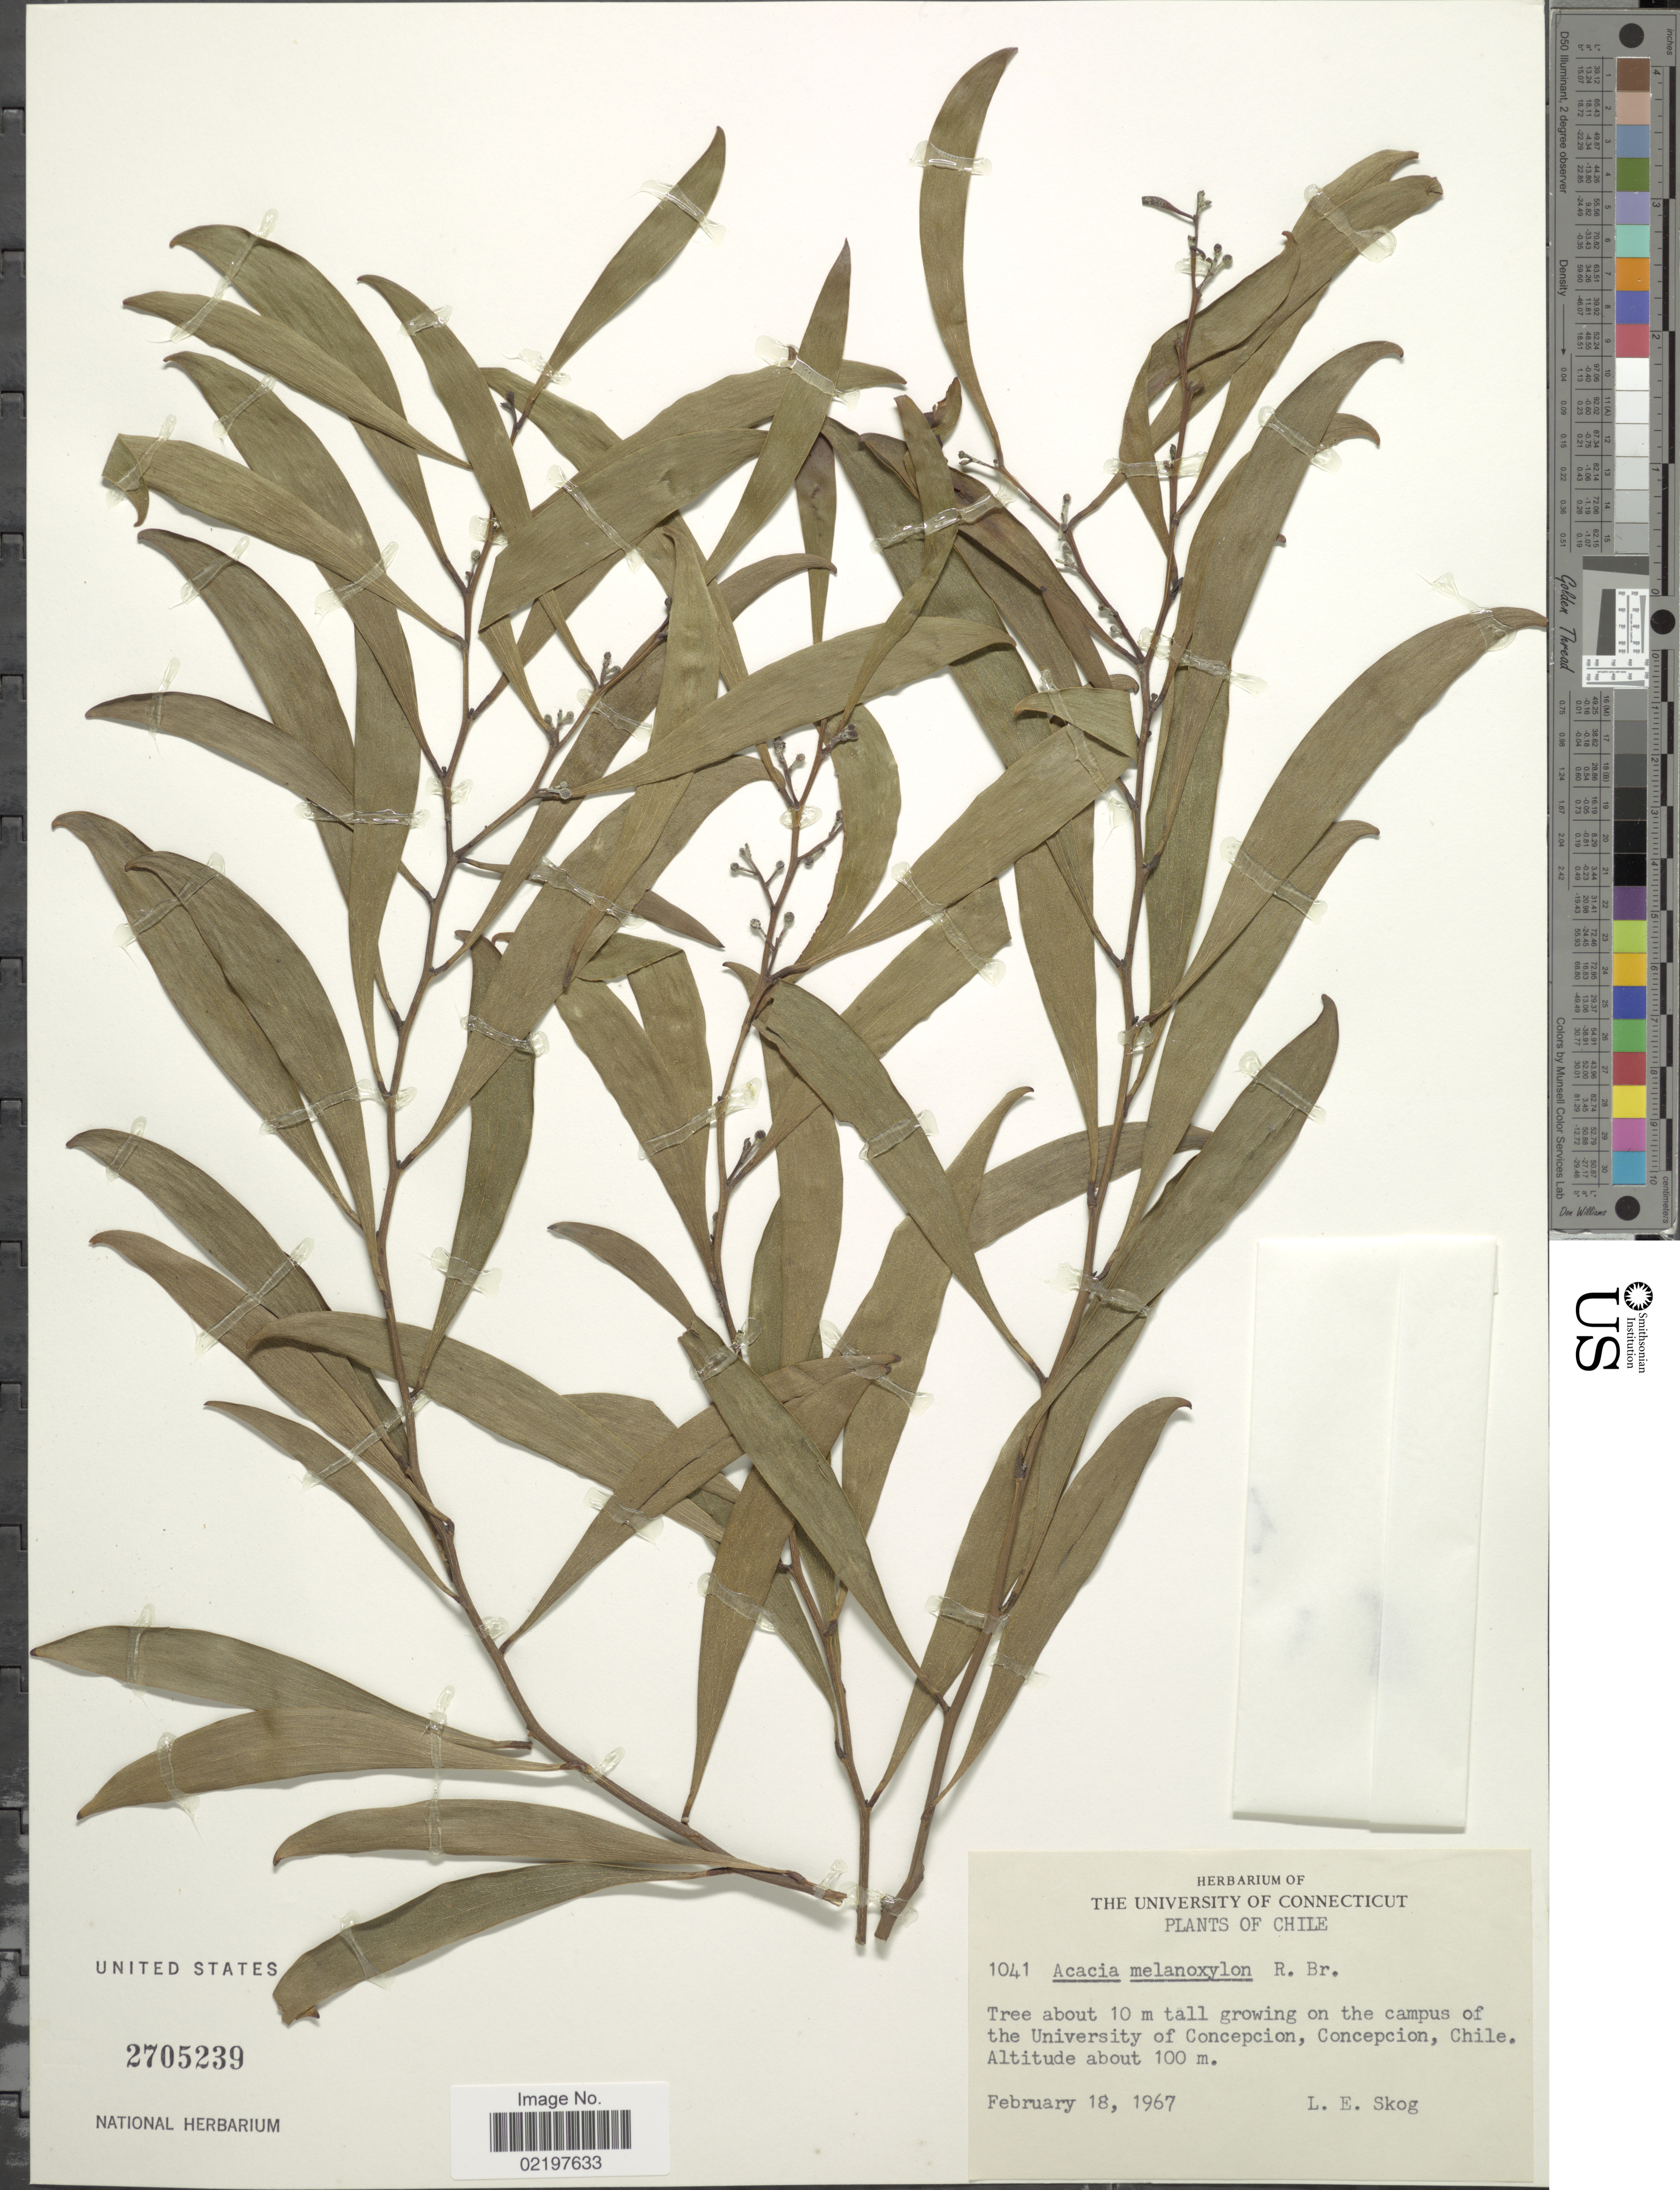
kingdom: Plantae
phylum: Tracheophyta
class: Magnoliopsida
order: Fabales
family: Fabaceae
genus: Acacia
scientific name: Acacia melanoxylon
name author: R. Br.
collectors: L. E. Skog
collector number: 1041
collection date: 1967-02-18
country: Chile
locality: On the campus of the University of Concepcion, Concepcion, Chile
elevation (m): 100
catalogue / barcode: US 2705239